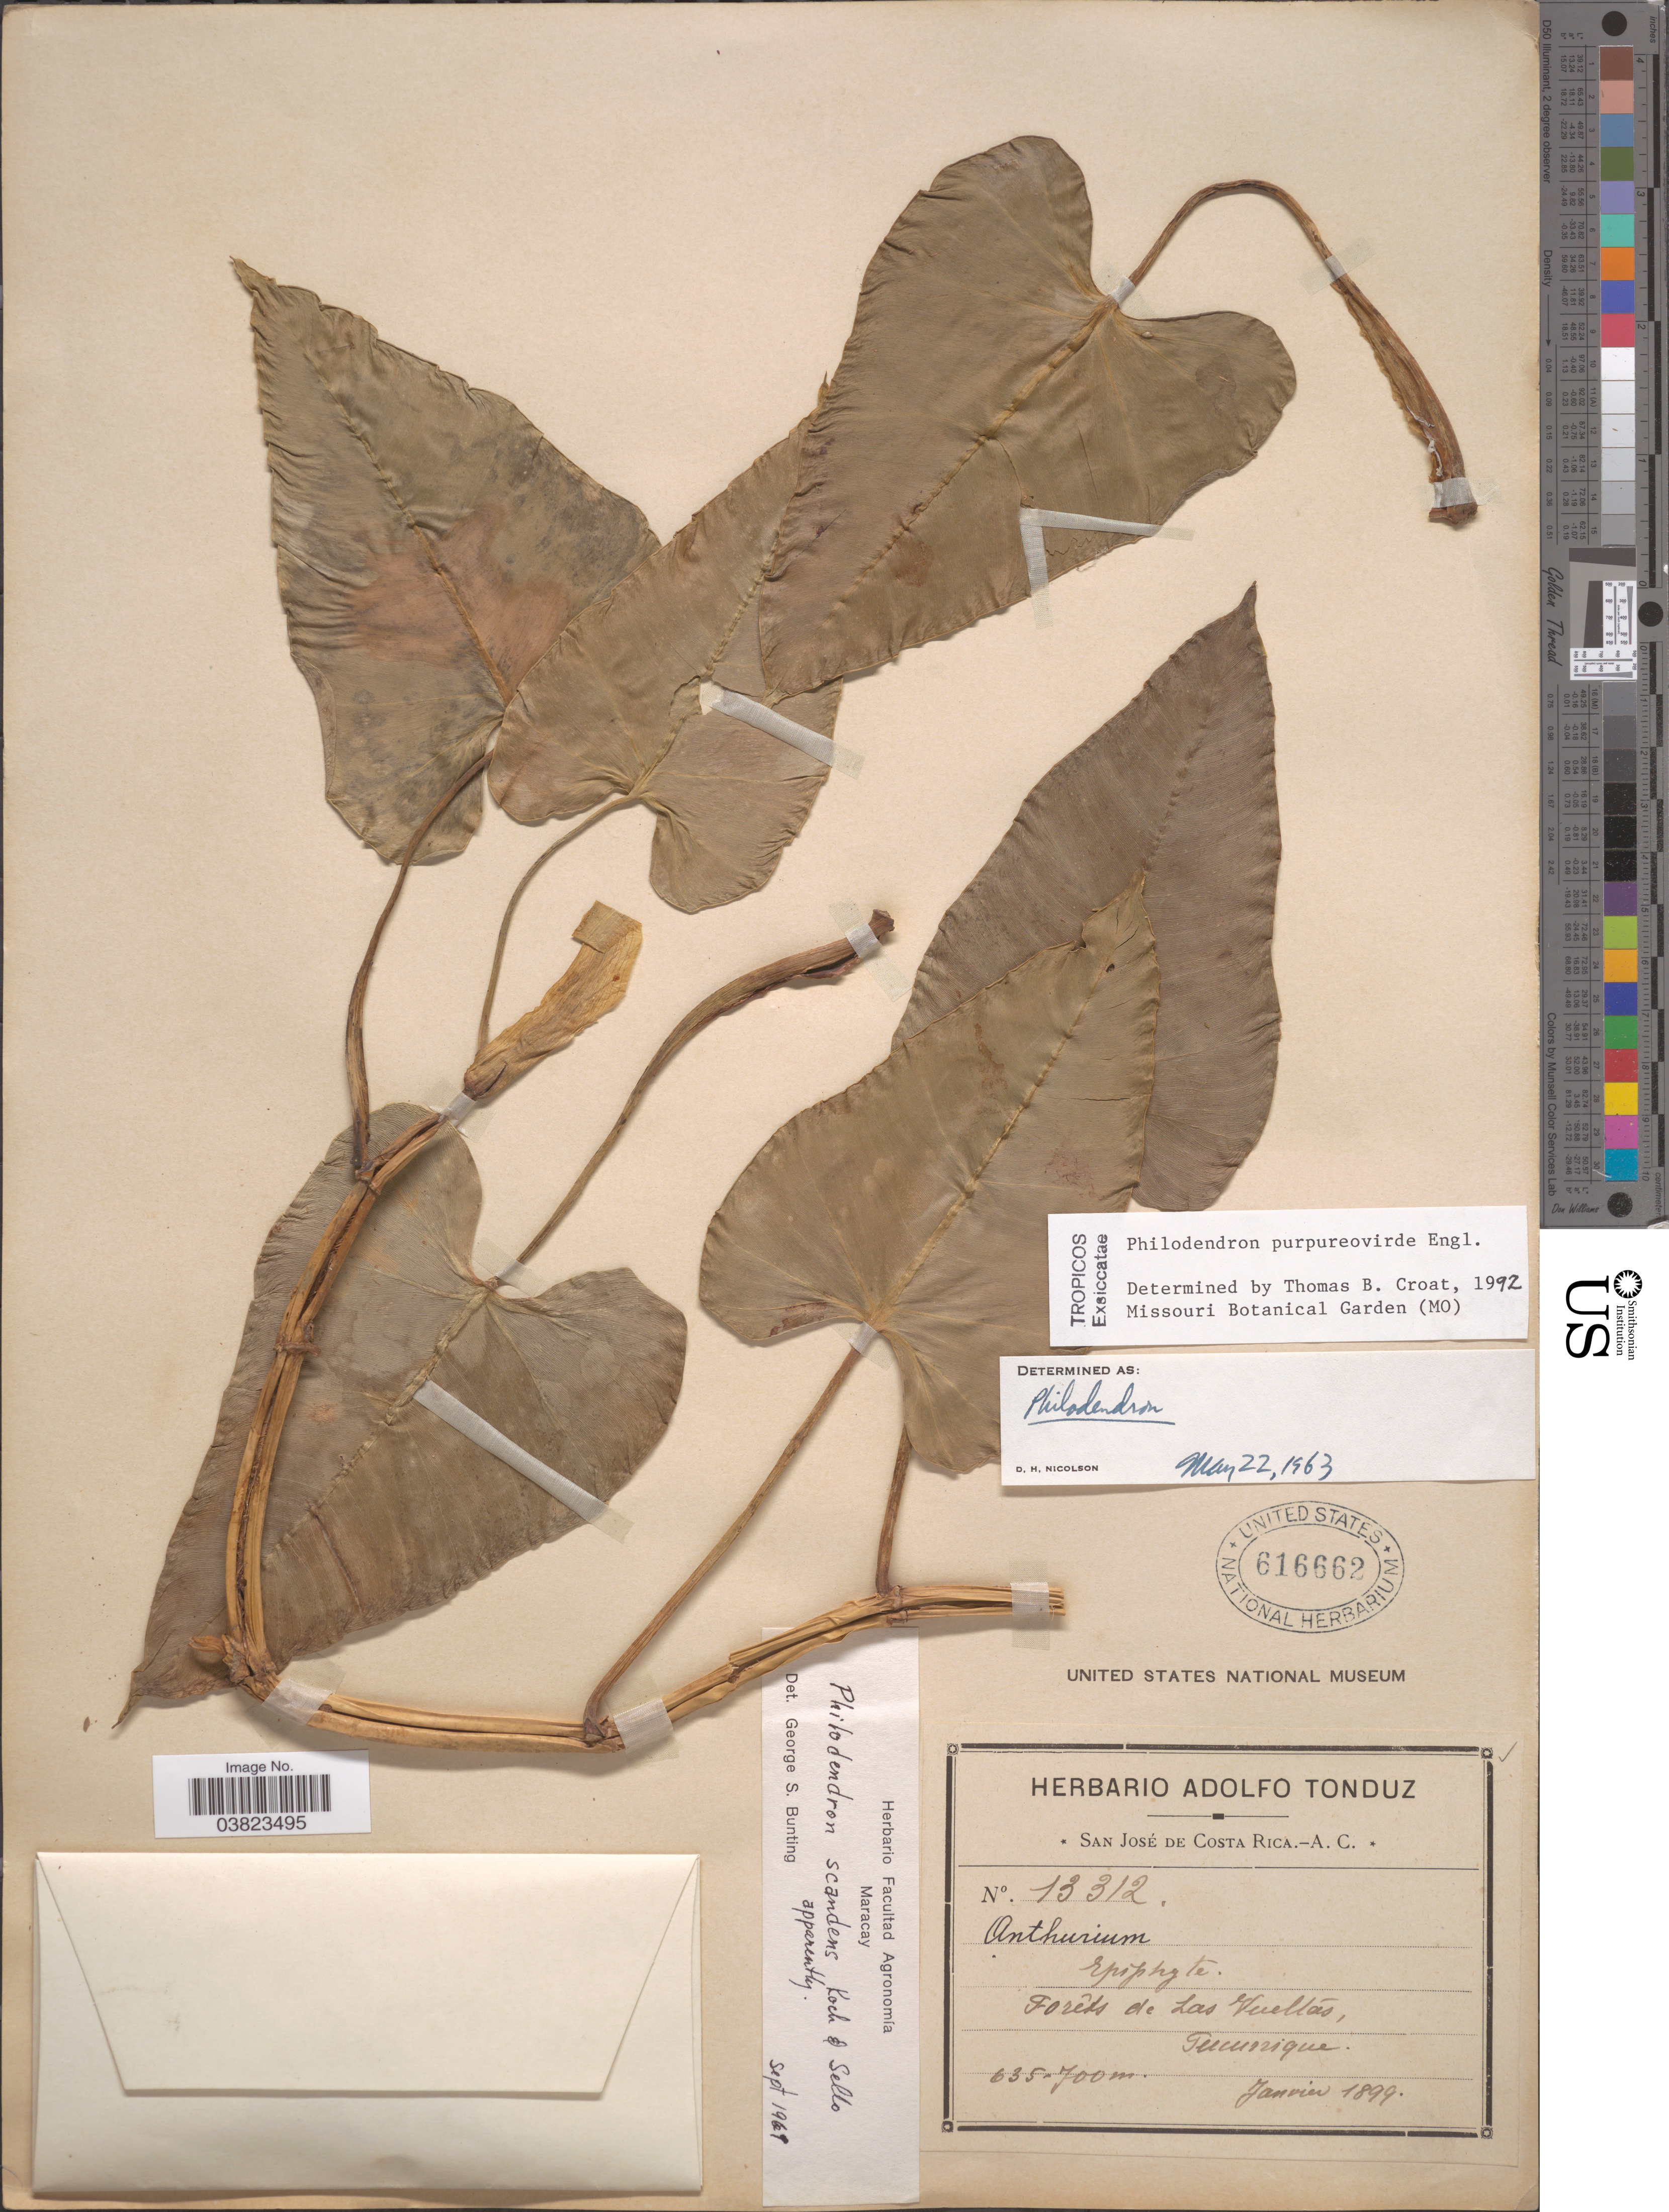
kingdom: Plantae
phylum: Tracheophyta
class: Liliopsida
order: Alismatales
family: Araceae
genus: Philodendron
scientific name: Philodendron purpureoviride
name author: Engl.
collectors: ex Herb. Adolfo Tonduz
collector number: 13312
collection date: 1899-01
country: Costa Rica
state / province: San José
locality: Forêts de Las Vueltas, Tucurrique.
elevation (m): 635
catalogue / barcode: US 616662